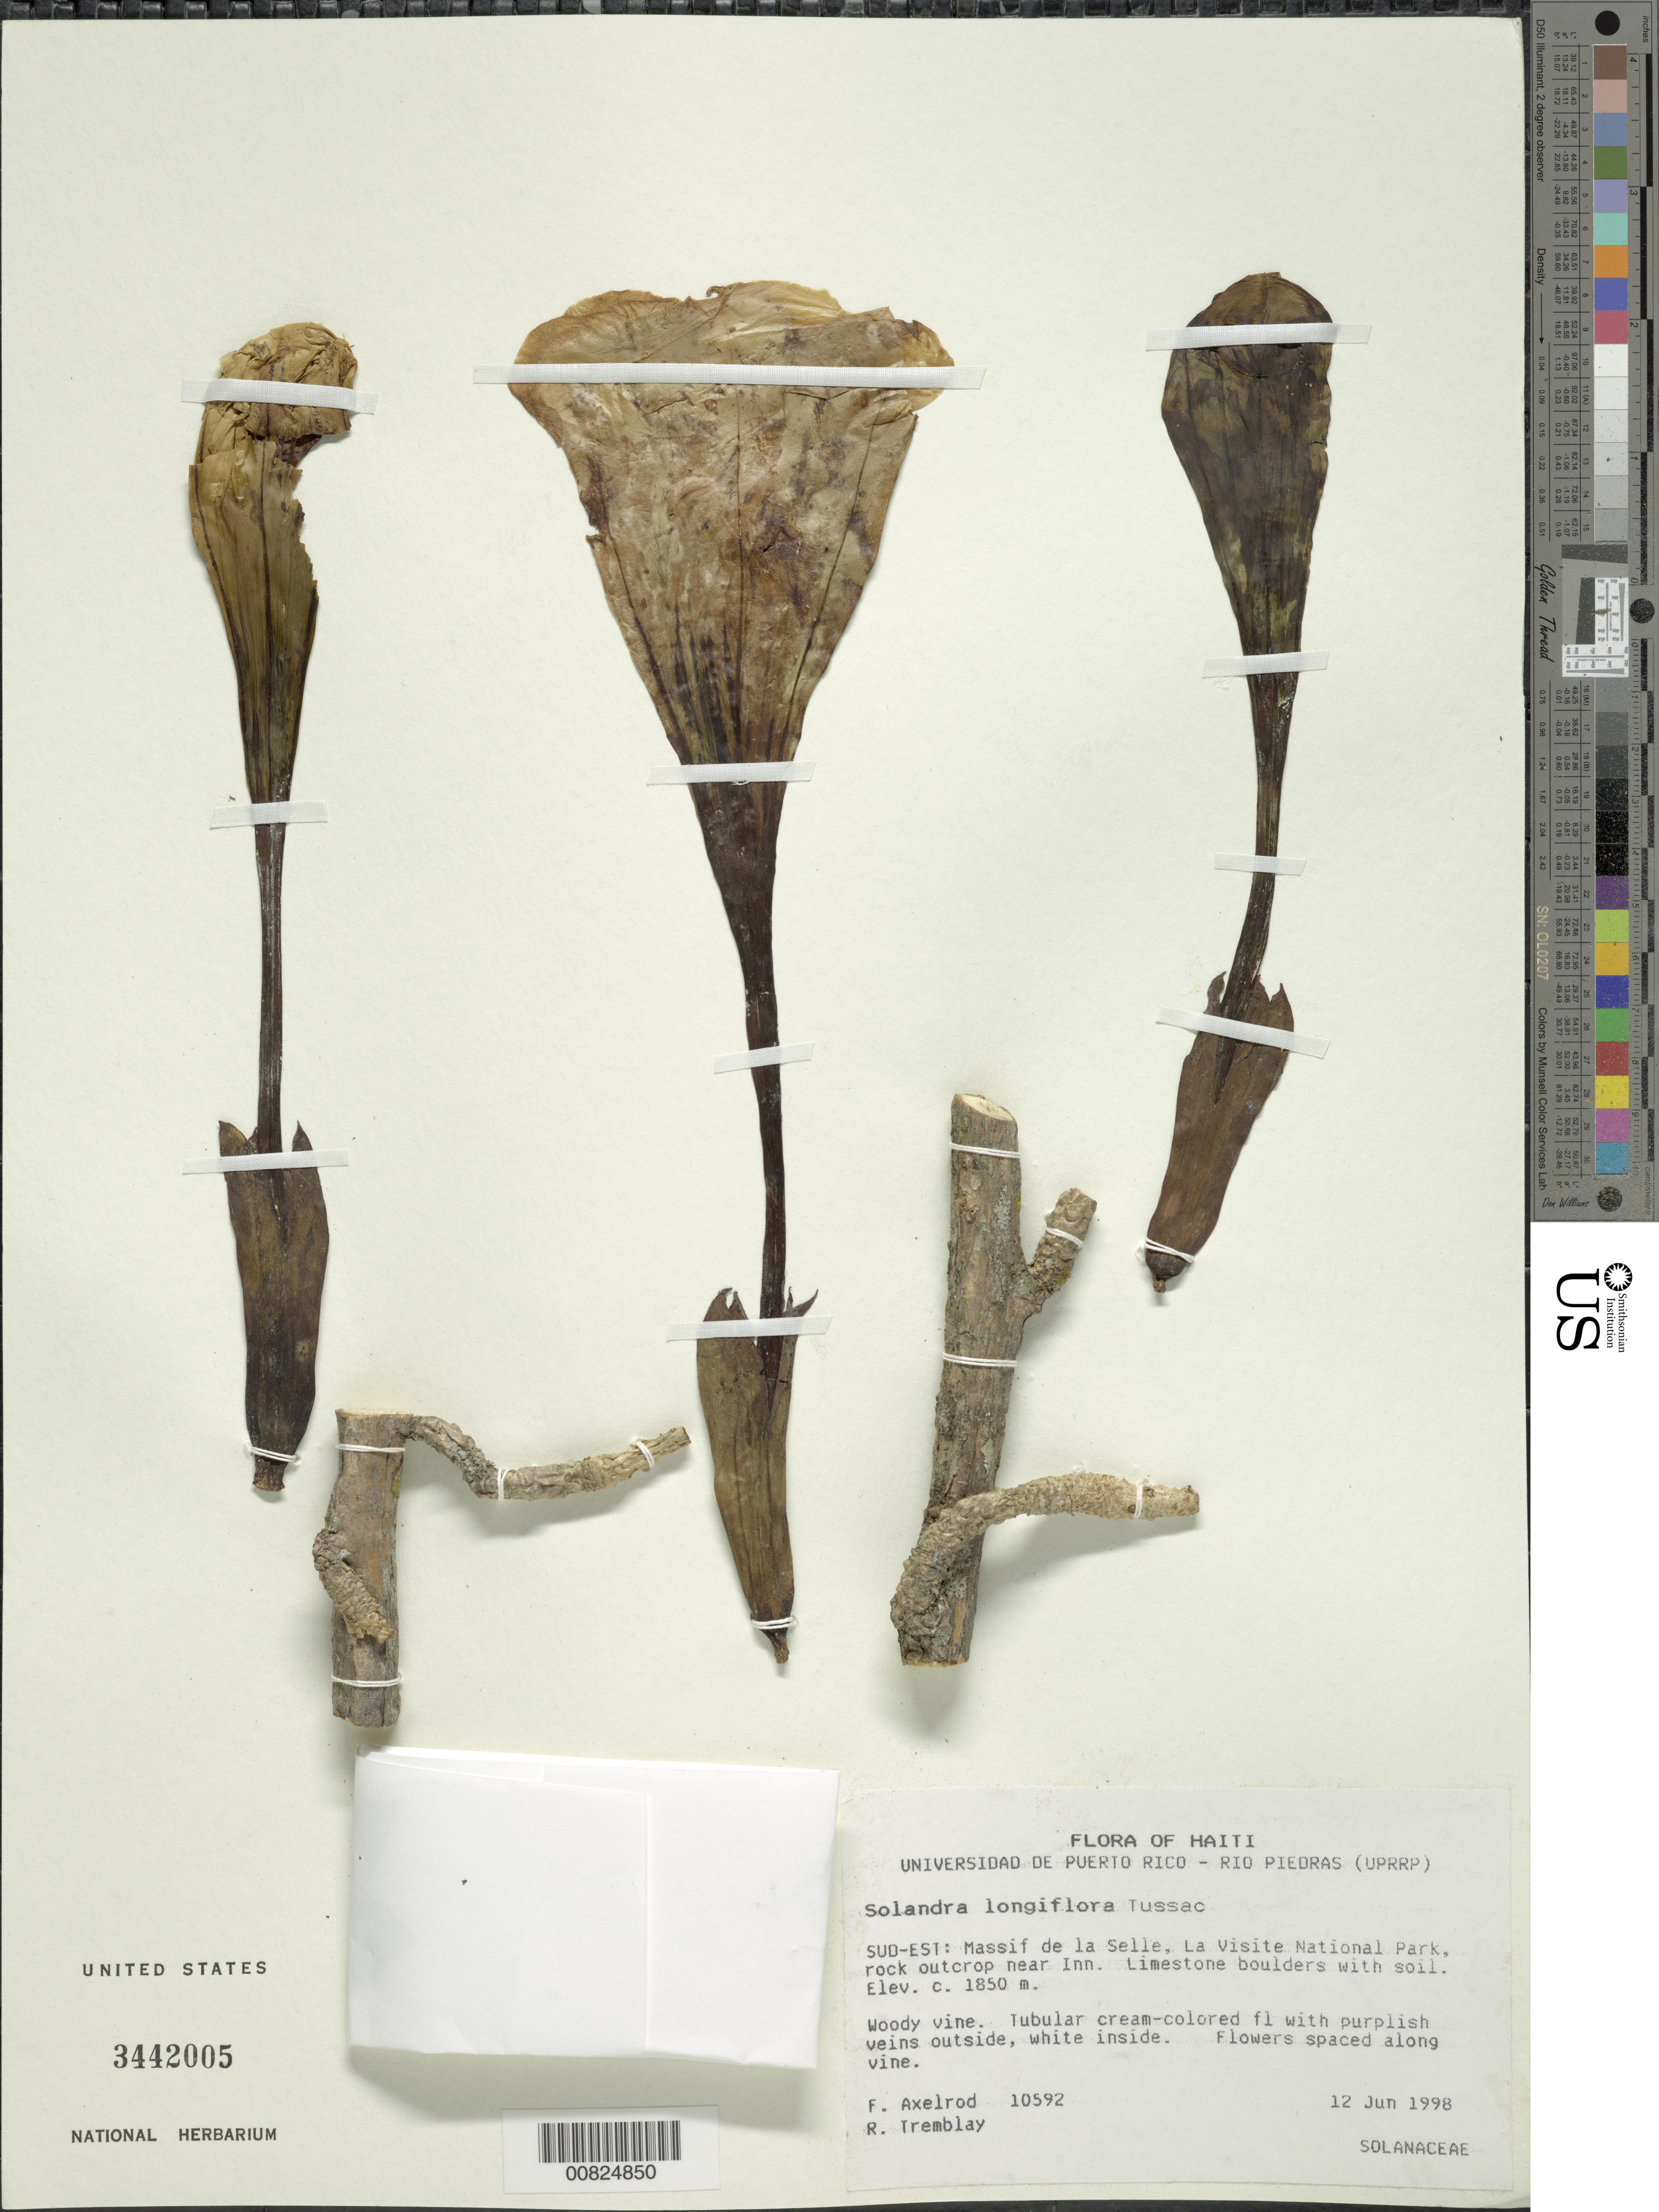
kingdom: Plantae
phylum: Tracheophyta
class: Magnoliopsida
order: Solanales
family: Solanaceae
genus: Solandra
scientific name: Solandra longiflora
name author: Tussac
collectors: F. S. Axelrod & R. L. Tremblay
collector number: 10592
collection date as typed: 12 Jun 1998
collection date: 1998-06-12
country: Haiti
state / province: Sud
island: Hispaniola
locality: Massif de la Selle, La Visite National Park, rock outcrop near Inn.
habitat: Limestone boulders with soil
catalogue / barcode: US 3442005